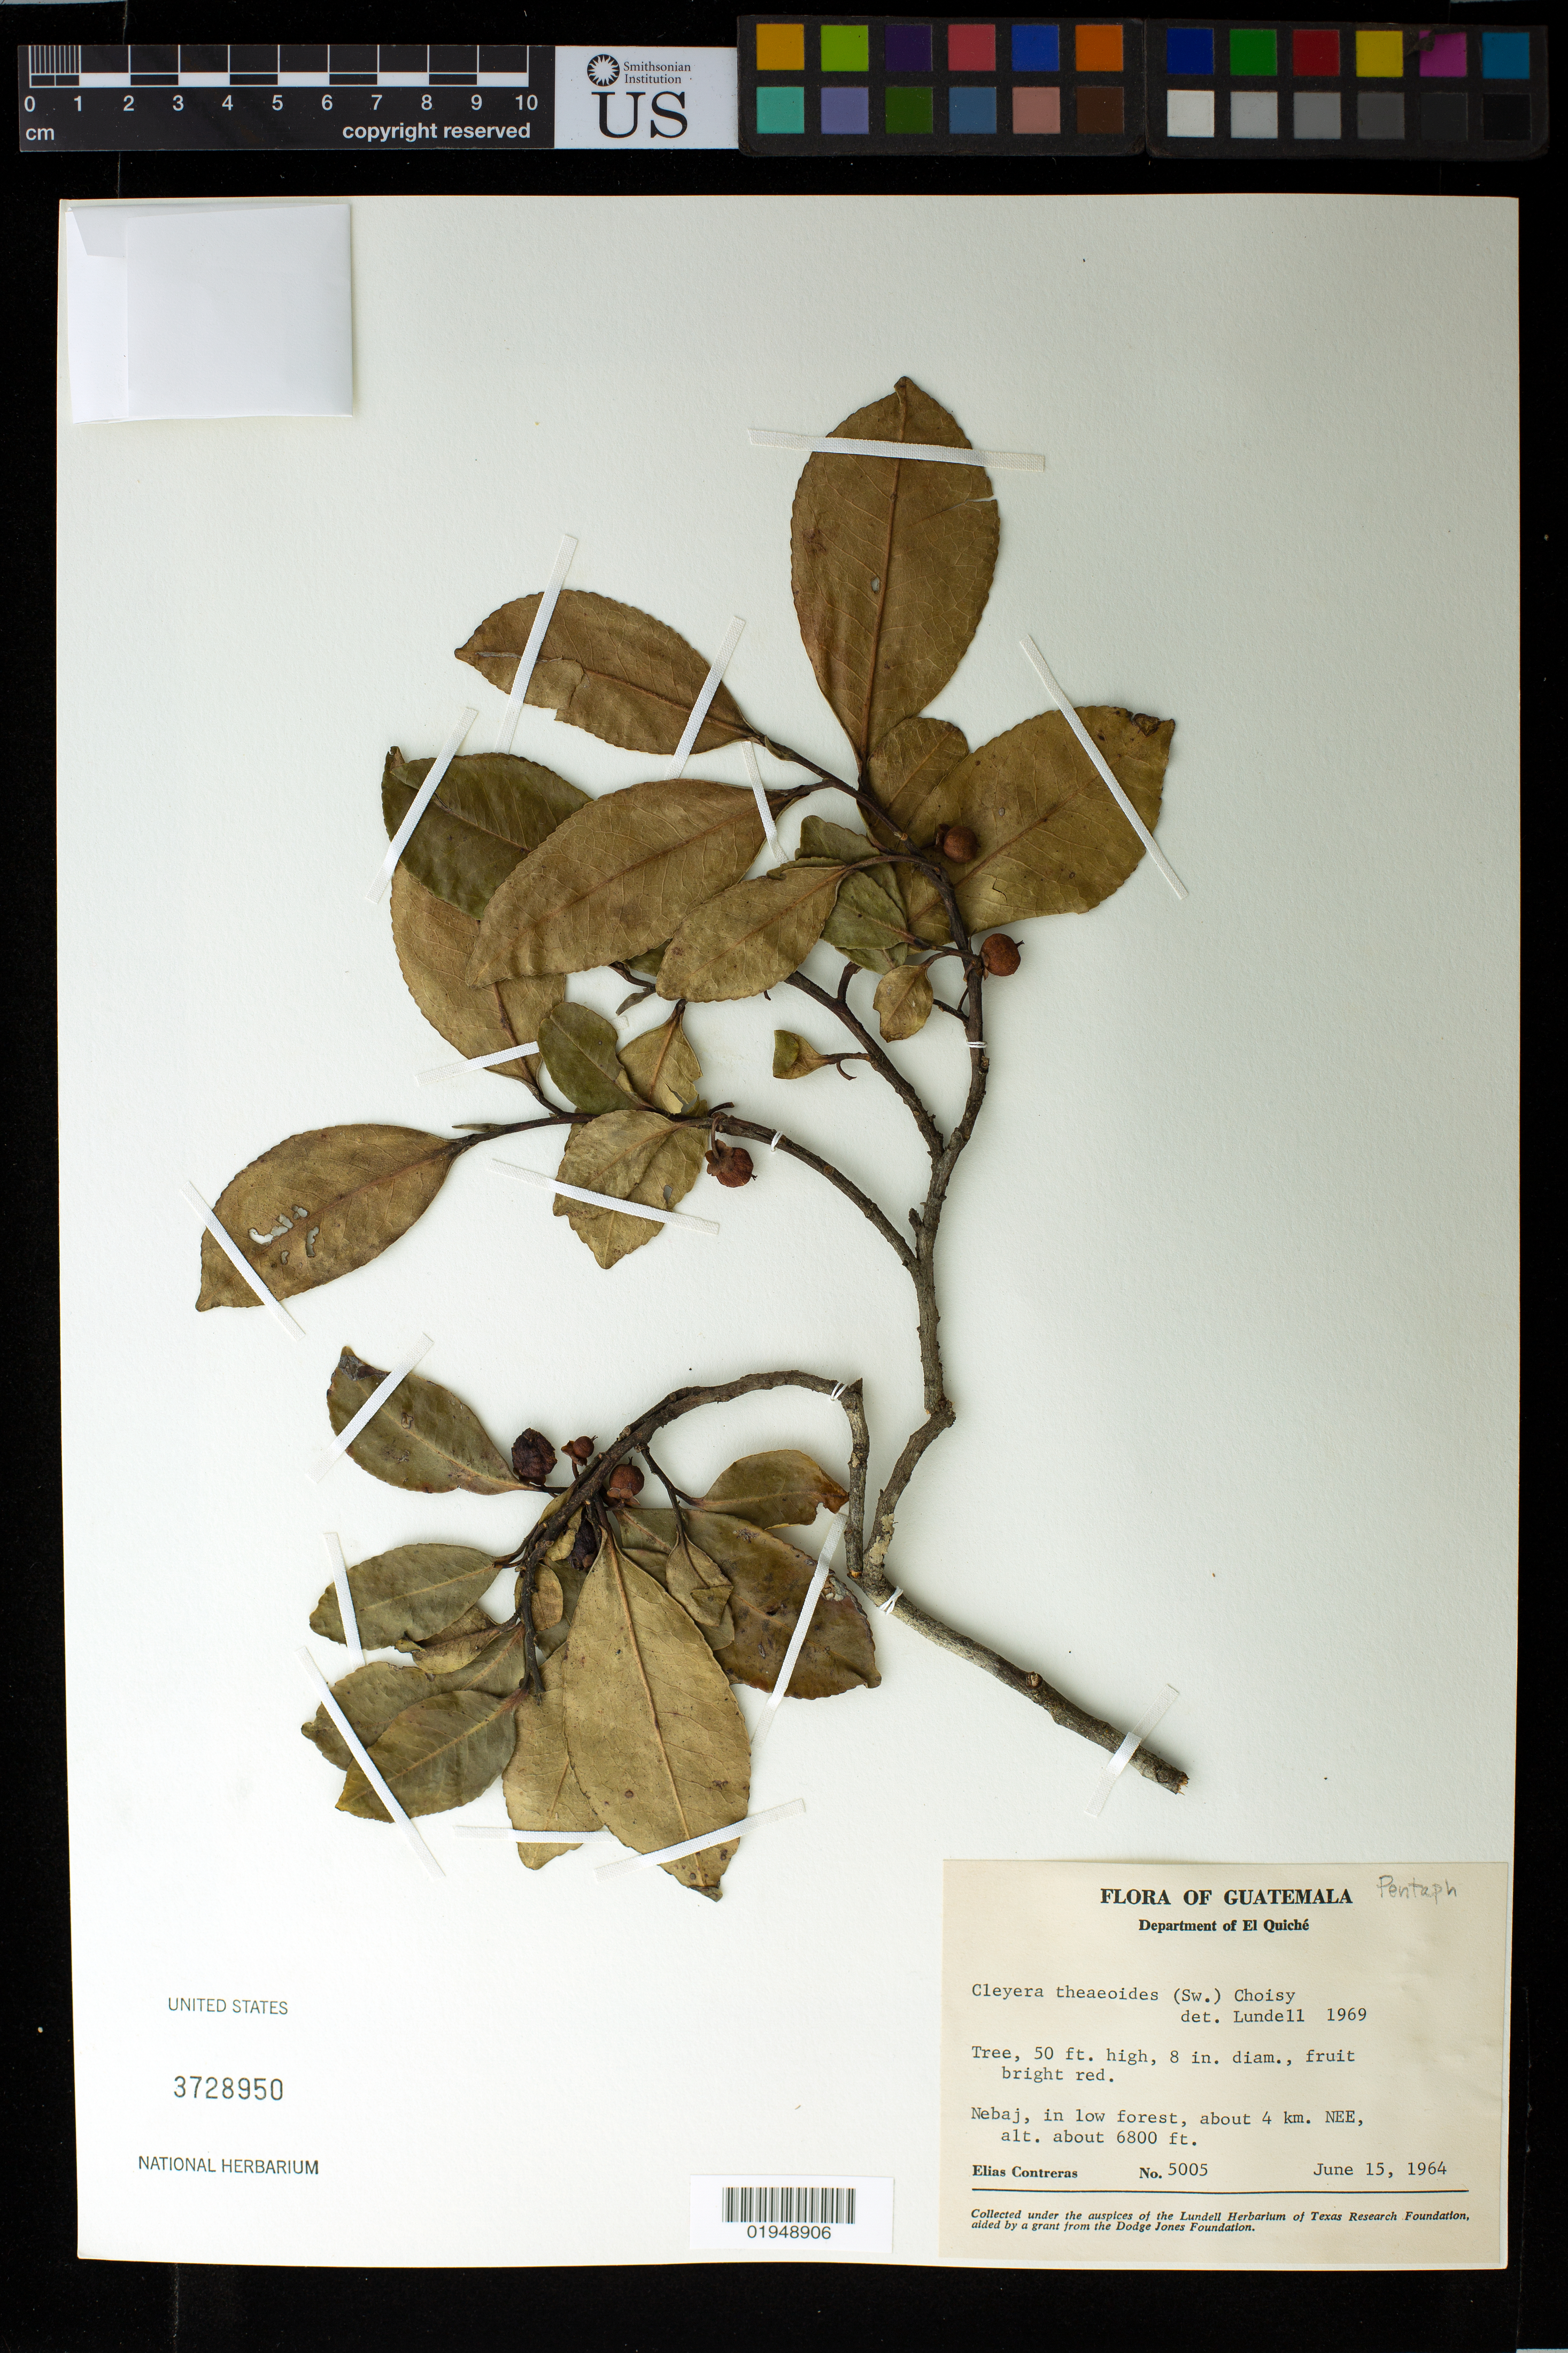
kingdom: Plantae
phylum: Tracheophyta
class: Magnoliopsida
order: Ericales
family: Pentaphylacaceae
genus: Cleyera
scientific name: Cleyera theaeoides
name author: (Sw.) Choisy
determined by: Lundell, --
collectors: E. Contreras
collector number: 5005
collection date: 1964-06-15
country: Guatemala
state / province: El Quiché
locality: Department: El Quiche, Nebaj, about 4 km. NEE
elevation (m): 2073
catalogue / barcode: US 3728950